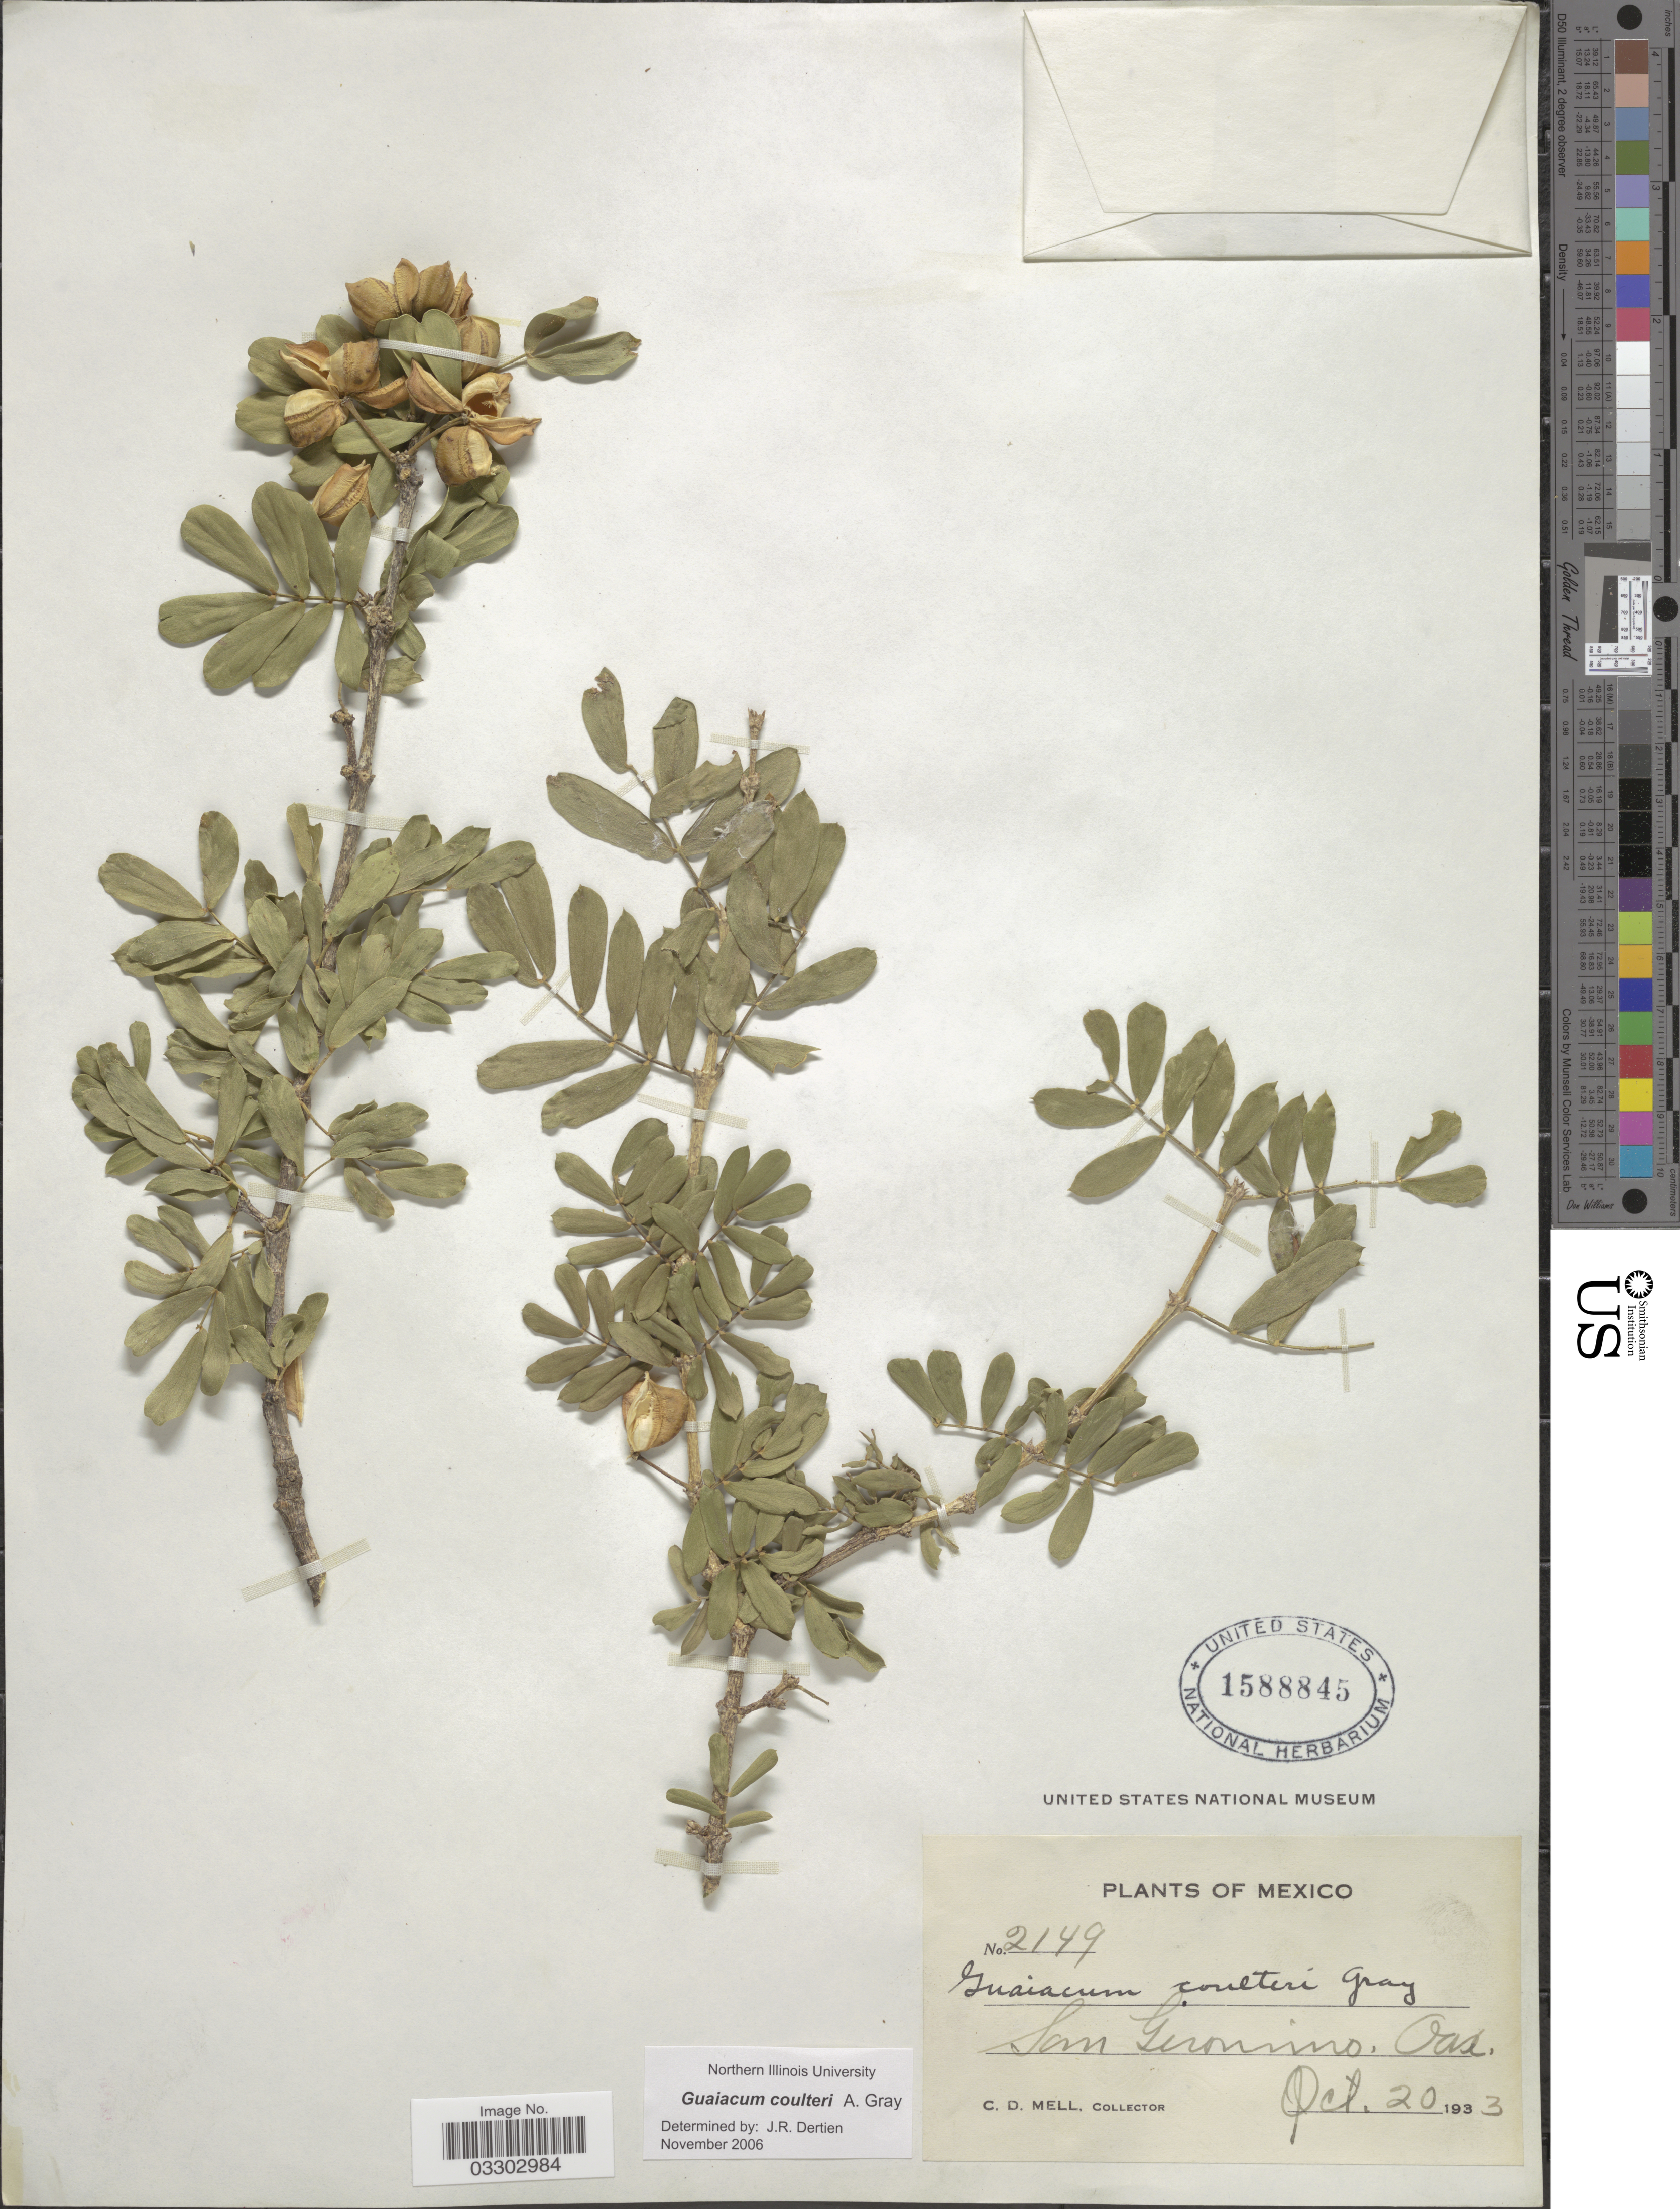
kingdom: Plantae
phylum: Tracheophyta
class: Magnoliopsida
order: Zygophyllales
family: Zygophyllaceae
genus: Guaiacum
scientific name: Guaiacum coulteri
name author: A. Gray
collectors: C. D. Mell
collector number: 2149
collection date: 1933-10-20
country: Mexico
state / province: Oaxaca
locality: San Gironimo.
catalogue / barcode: US 1588845